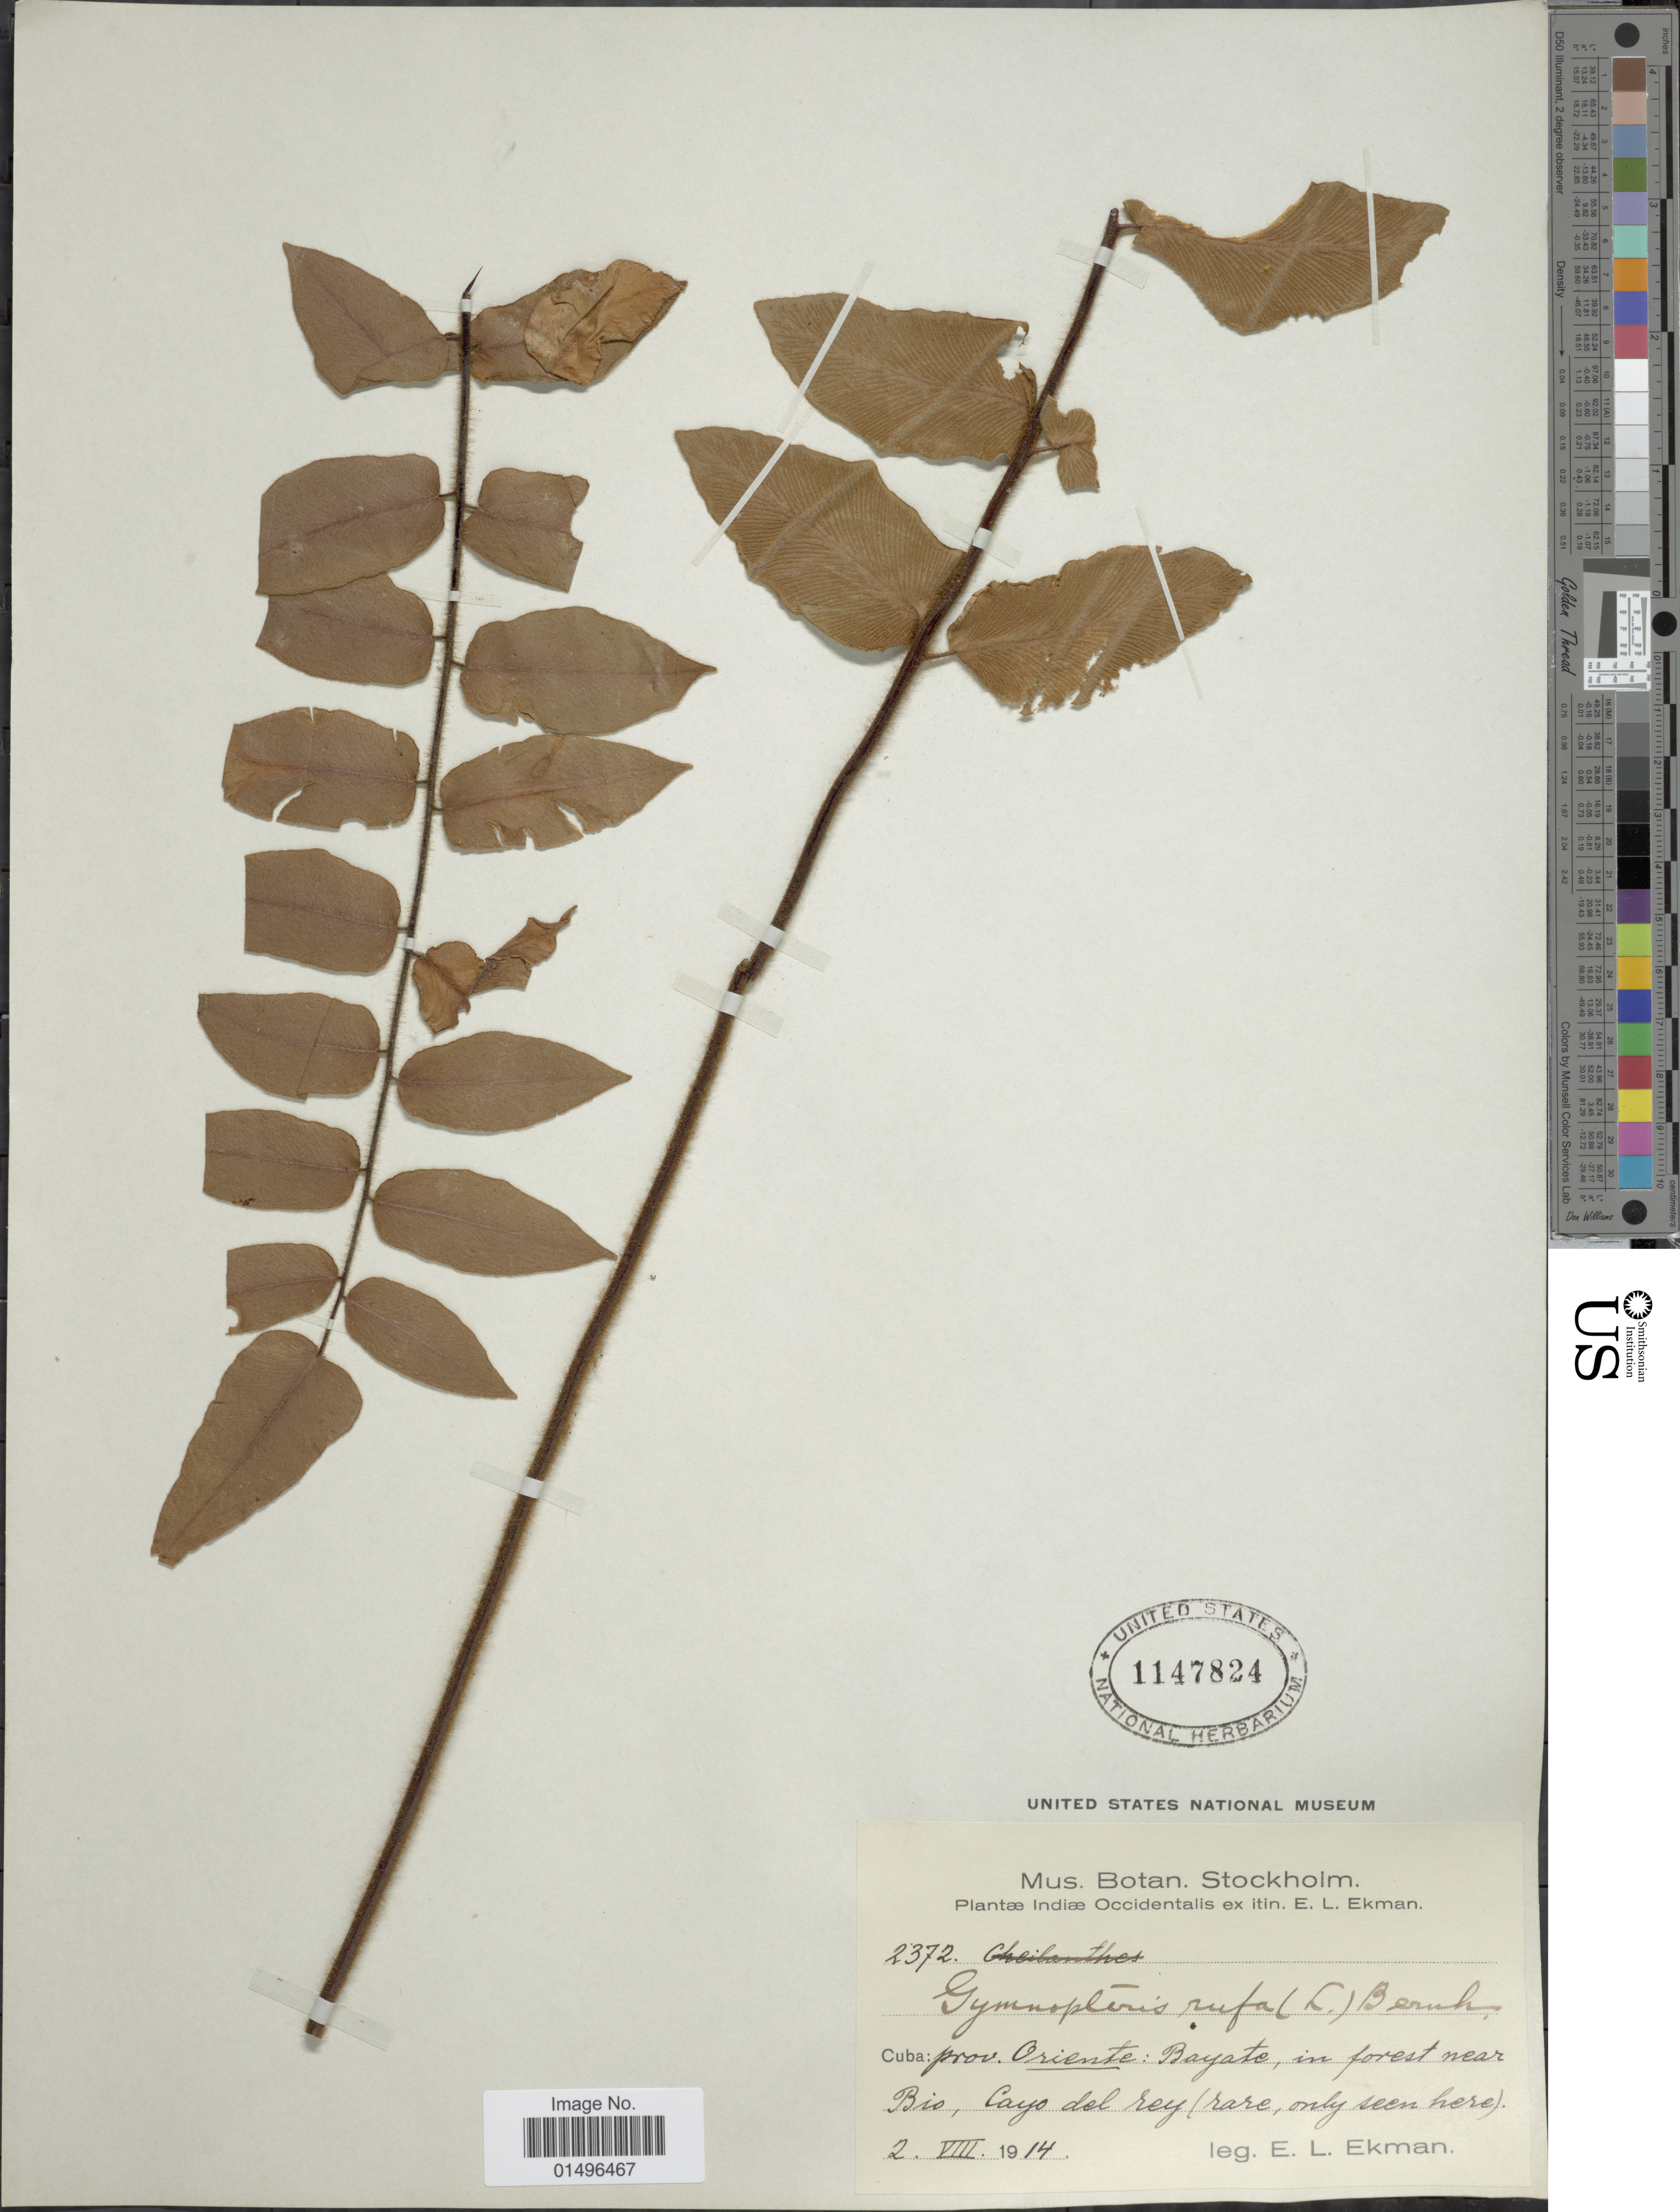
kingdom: Plantae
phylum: Tracheophyta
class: Polypodiopsida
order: Polypodiales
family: Pteridaceae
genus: Hemionitis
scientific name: Hemionitis rufa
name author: (L.) Sw.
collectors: E. L. Ekman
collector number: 2372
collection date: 1914-08-02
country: Cuba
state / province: Oriente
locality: Cuba, Bayate, in forest near Bio, Cayo del rey.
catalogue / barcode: US 1147824